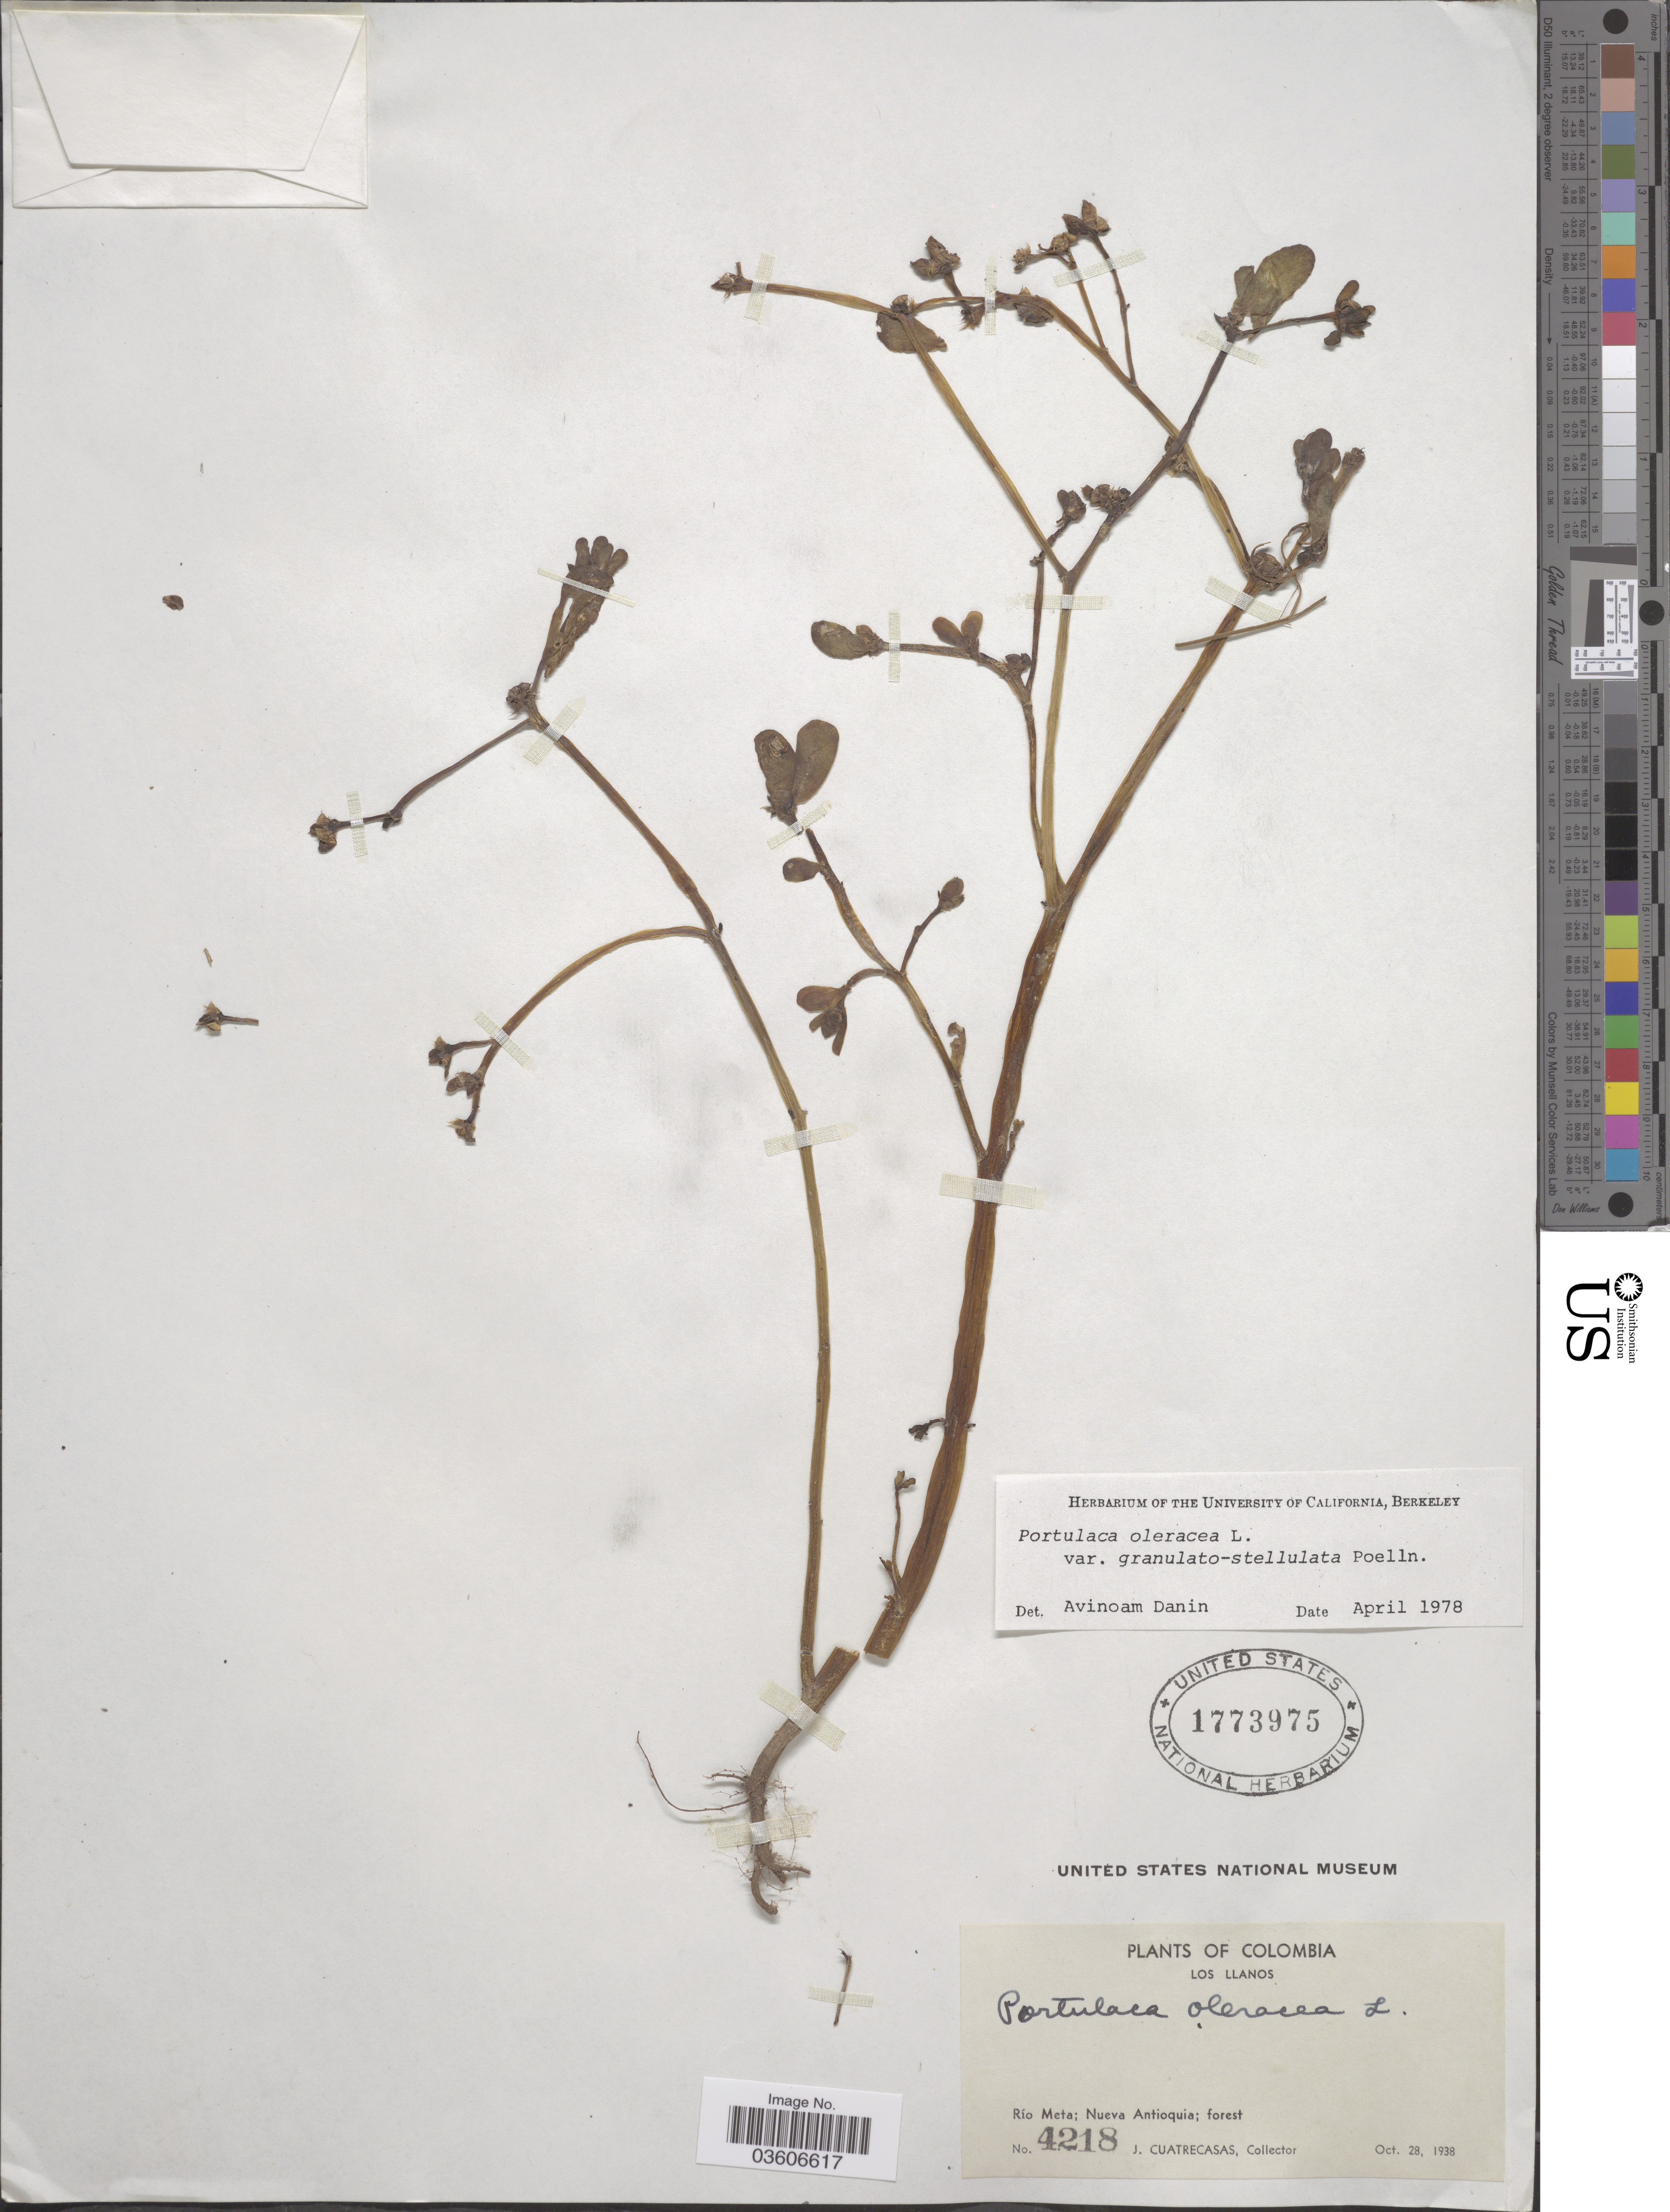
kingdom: Plantae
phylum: Tracheophyta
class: Magnoliopsida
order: Caryophyllales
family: Portulacaceae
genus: Portulaca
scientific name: Portulaca oleracea var. granulatostellulata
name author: Poelln.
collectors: J. Cuatrecasas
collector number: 4218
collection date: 1938-10-28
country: Colombia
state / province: Antioquia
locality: Los Llanos. Río Meta; Nueva Antioquia.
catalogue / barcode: US 1773975